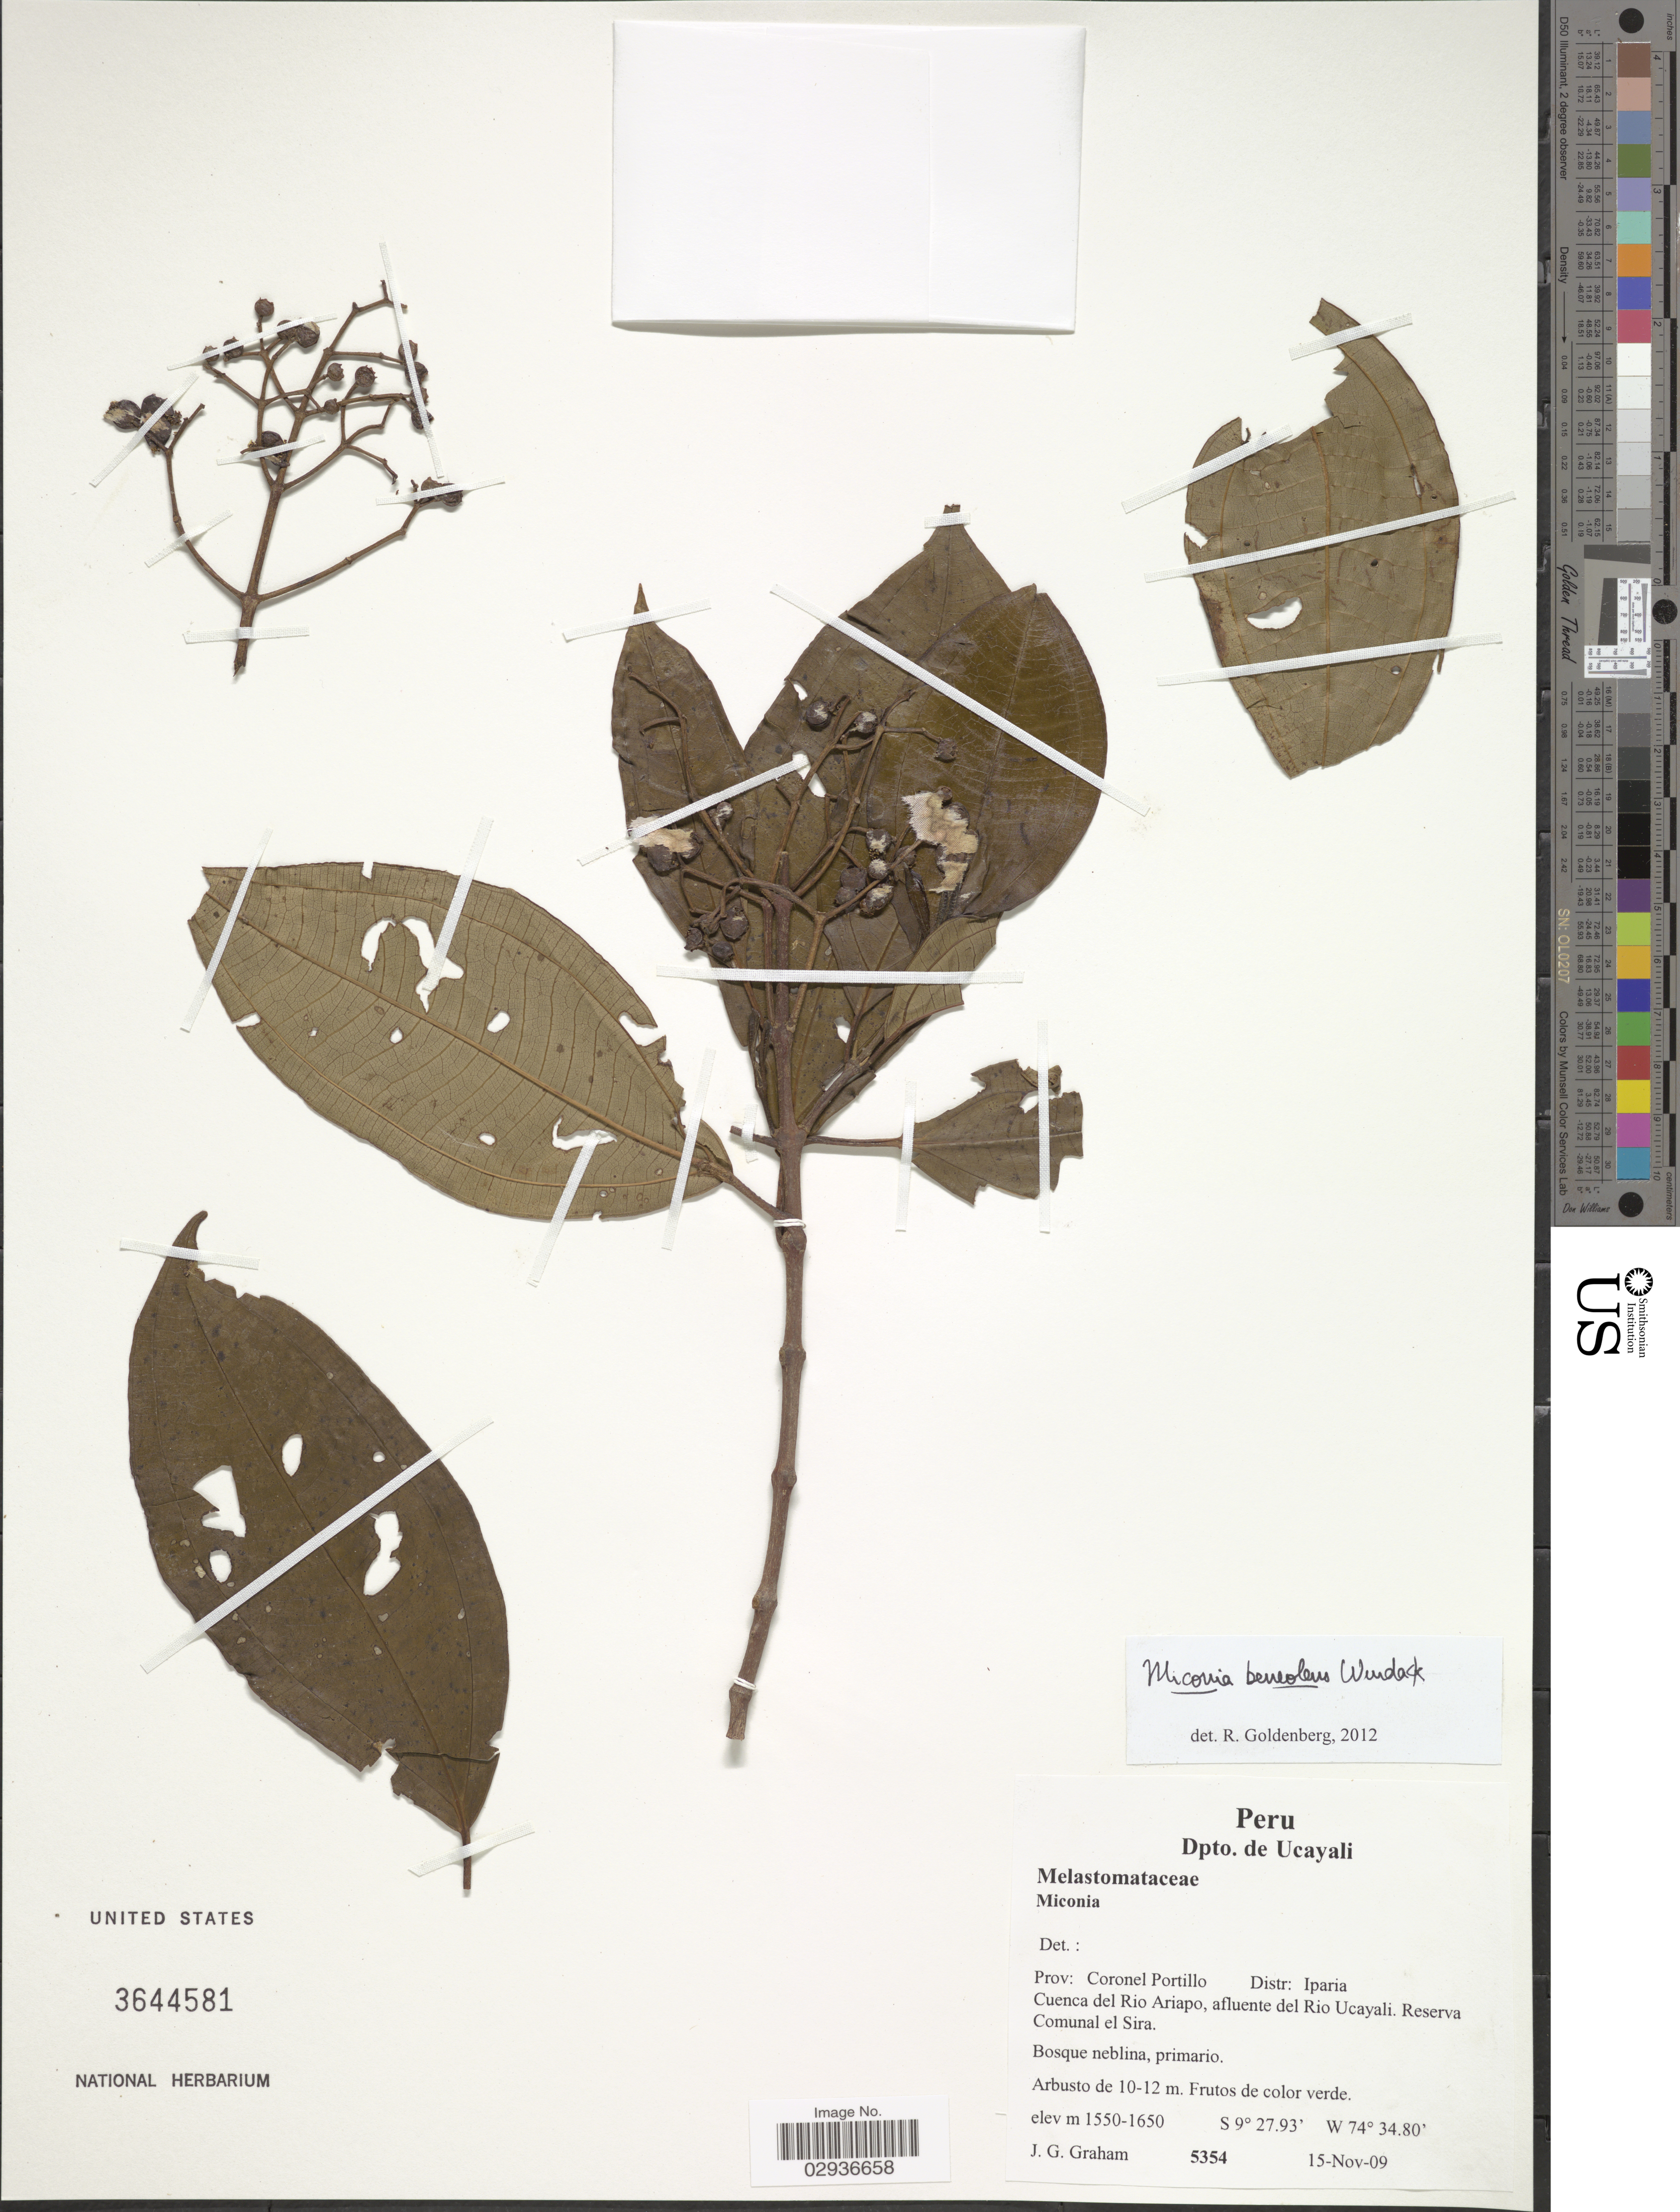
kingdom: Plantae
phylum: Tracheophyta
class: Magnoliopsida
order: Myrtales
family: Melastomataceae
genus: Miconia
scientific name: Miconia beneolens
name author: Wurdack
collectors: J. Graham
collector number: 5354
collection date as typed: Transcribed d/m/y: 15/11/9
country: Peru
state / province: Ucayali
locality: Dpto. de Ucayali, Prov. Coronel Portillo, Distr. Iparia, Cuenca del Rio Ariapo, afluente del Rio Ucayali. Reserva Comunal el Sira.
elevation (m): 1550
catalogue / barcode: US 3644581